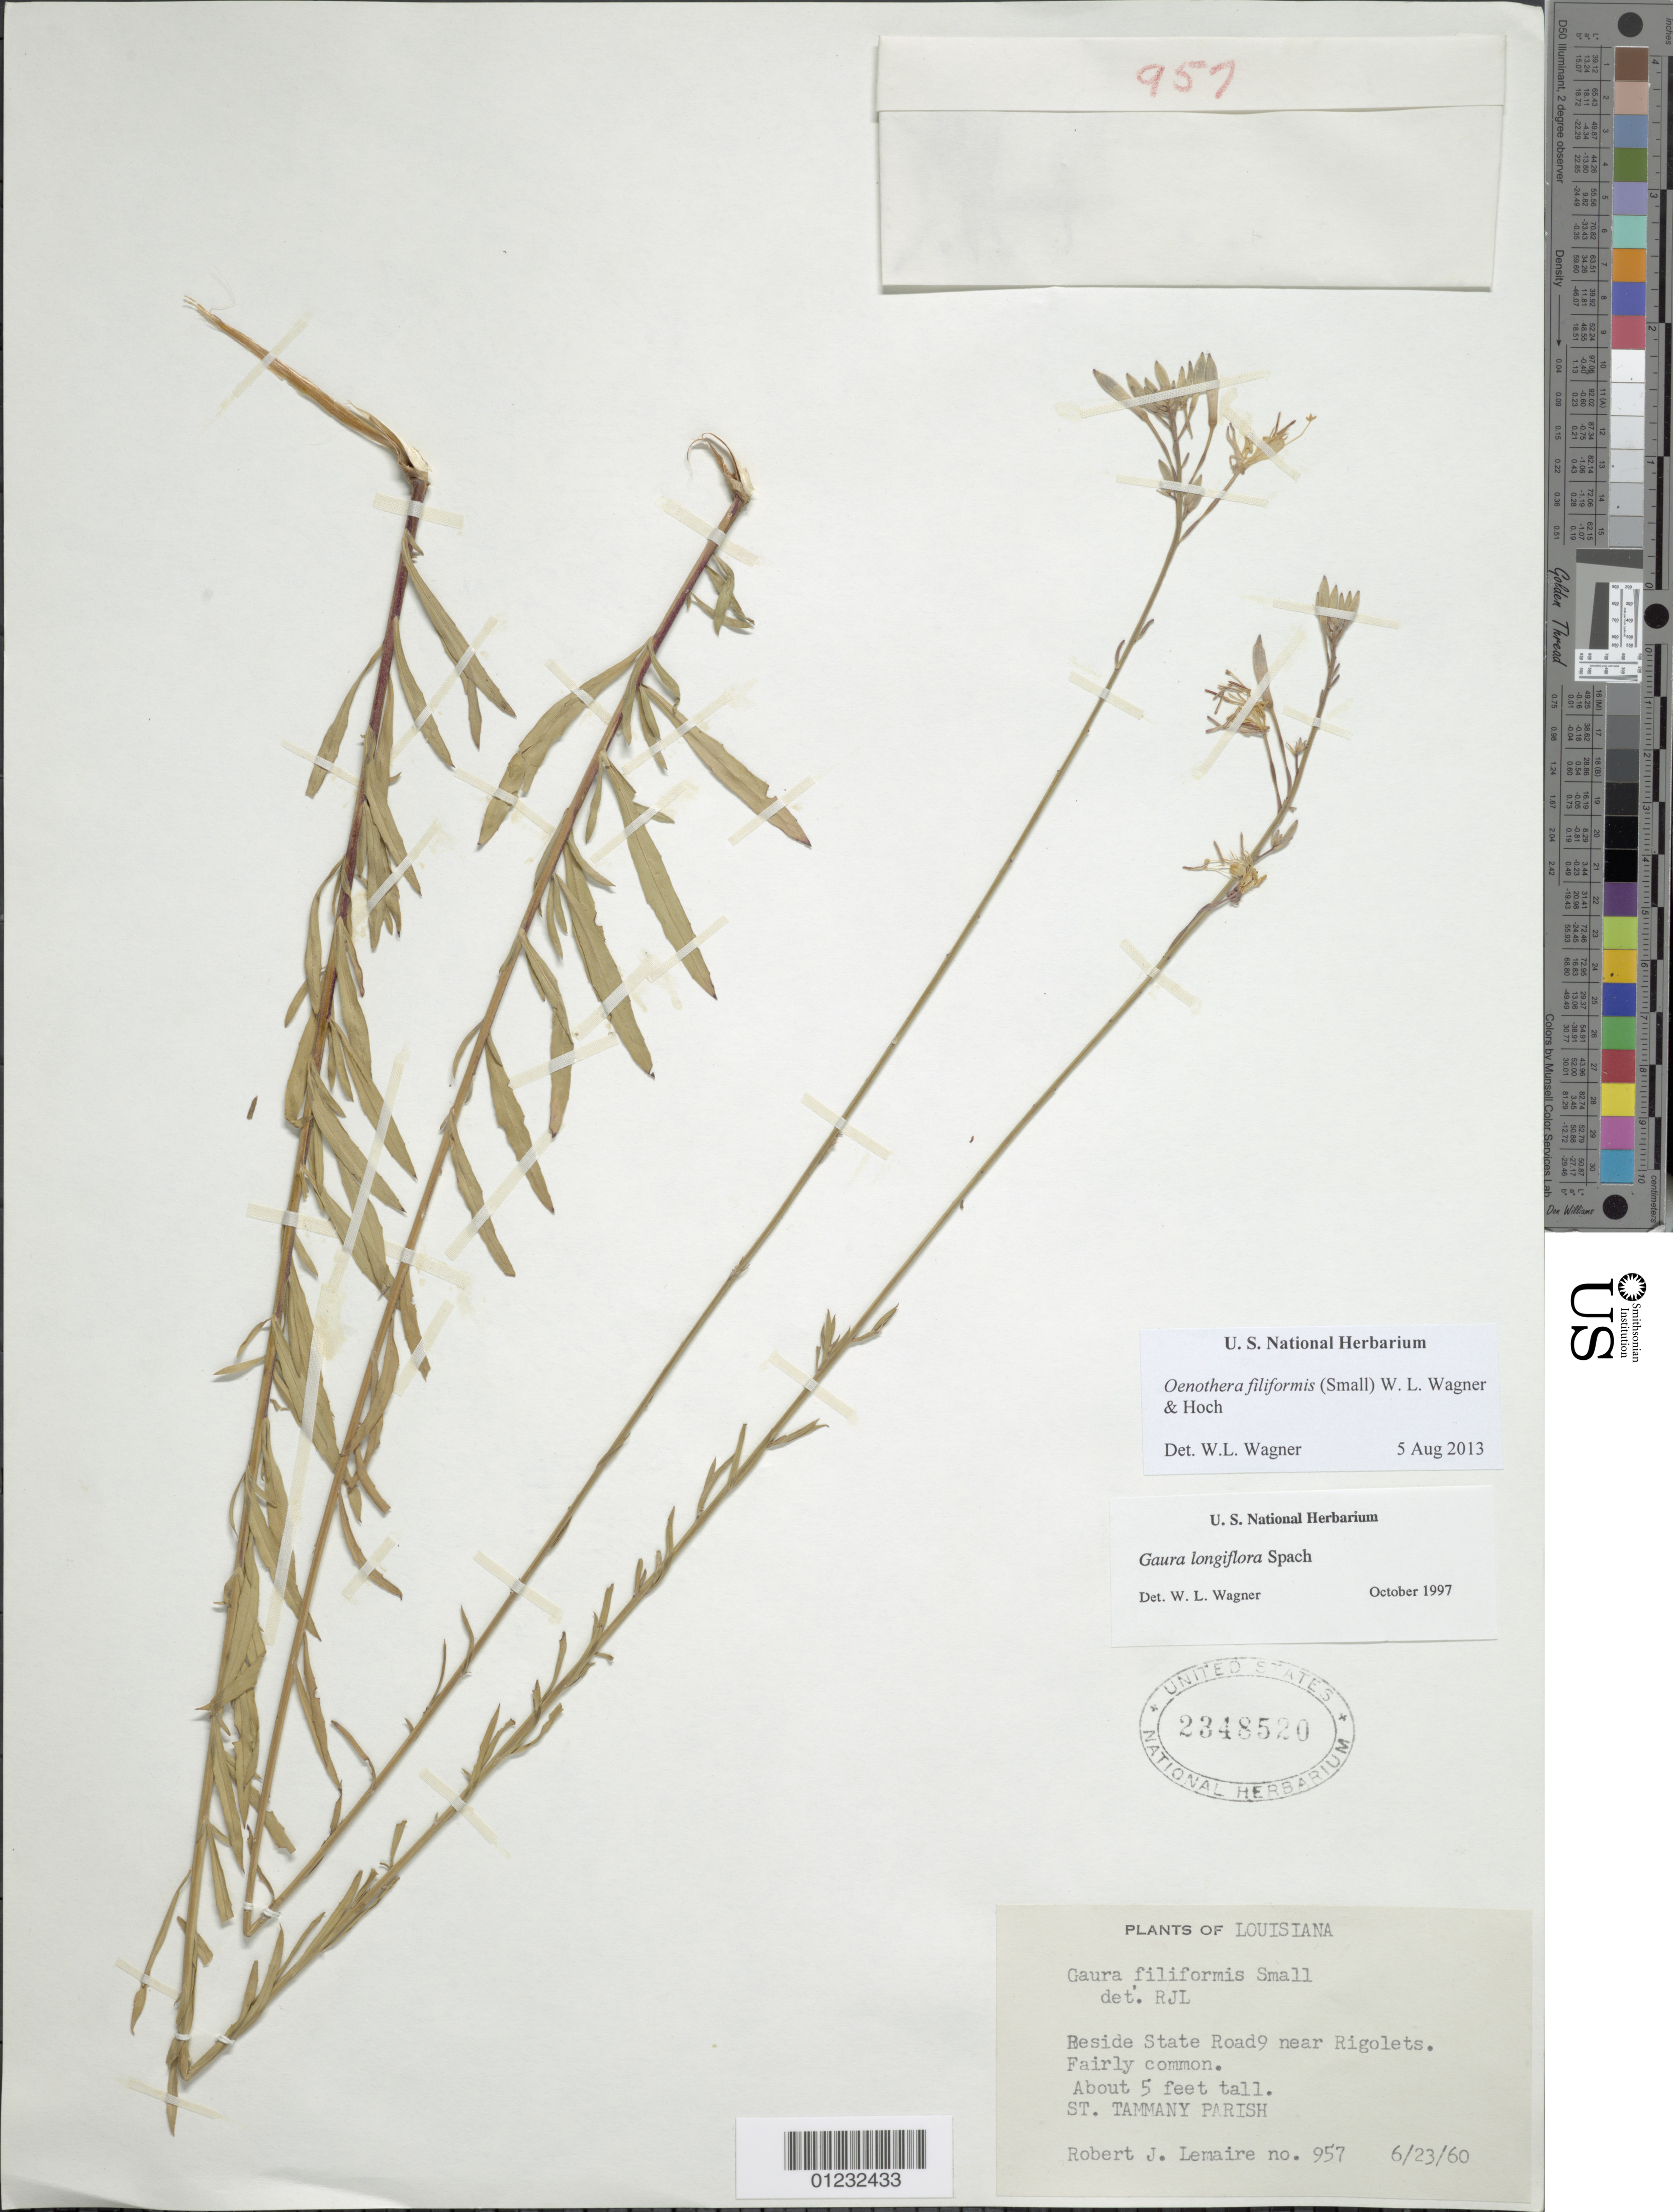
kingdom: Plantae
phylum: Tracheophyta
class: Magnoliopsida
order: Myrtales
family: Onagraceae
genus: Oenothera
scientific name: Oenothera filiformis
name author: (Small) W.L. Wagner & Hoch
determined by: Wagner, W. L., (BOT), Smithsonian Institution - National Museum of Natural History (UNITED STATES)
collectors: R. J. Lemaire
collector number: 957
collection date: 1960-06-23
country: United States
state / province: Louisiana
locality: Beside State Road 9 near Rigolets. St. Tammany Parish.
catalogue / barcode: US 2348520